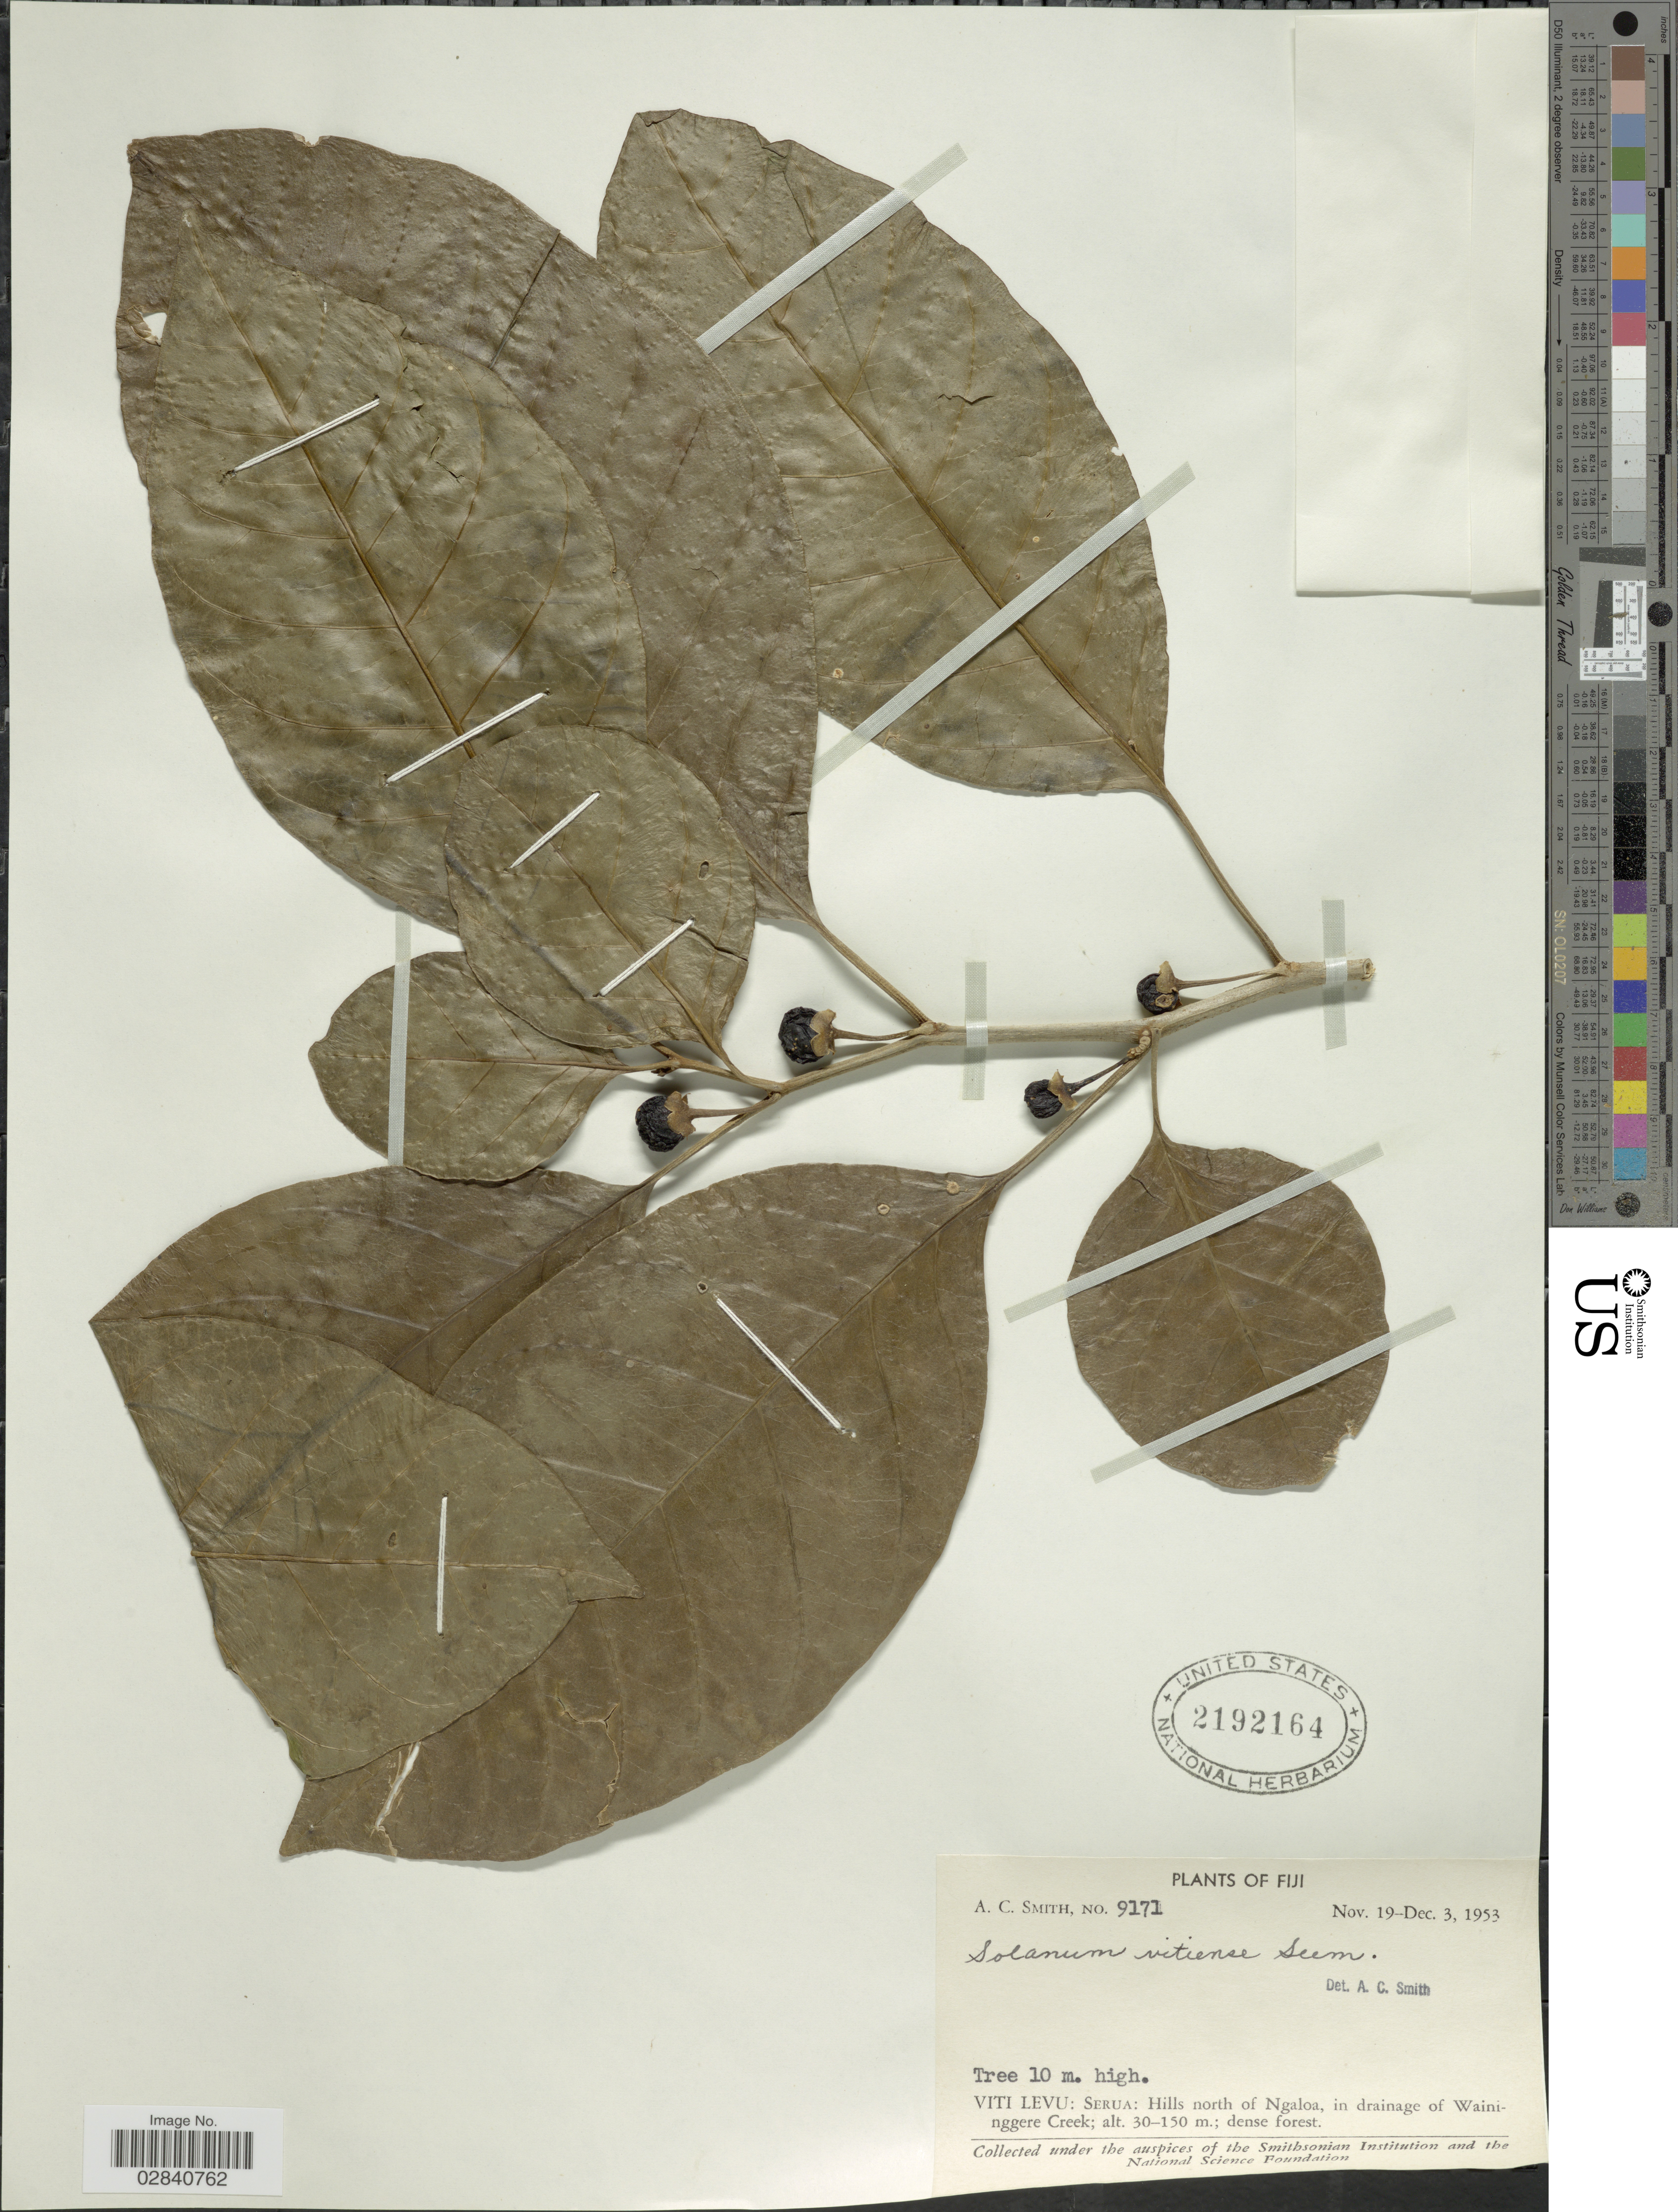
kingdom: Plantae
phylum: Tracheophyta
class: Magnoliopsida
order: Solanales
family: Solanaceae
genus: Lycianthes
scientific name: Lycianthes vitiensis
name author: (Seem.) A.R. Bean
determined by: Knapp, S. D.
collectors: A. C. Smith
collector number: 9171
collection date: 1953-11-19/1953-12-03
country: Fiji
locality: Viti Levu: Serua: Hills north of Ngaloa, in drainage of Waininggere Creek.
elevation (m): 30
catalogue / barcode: US 2192164